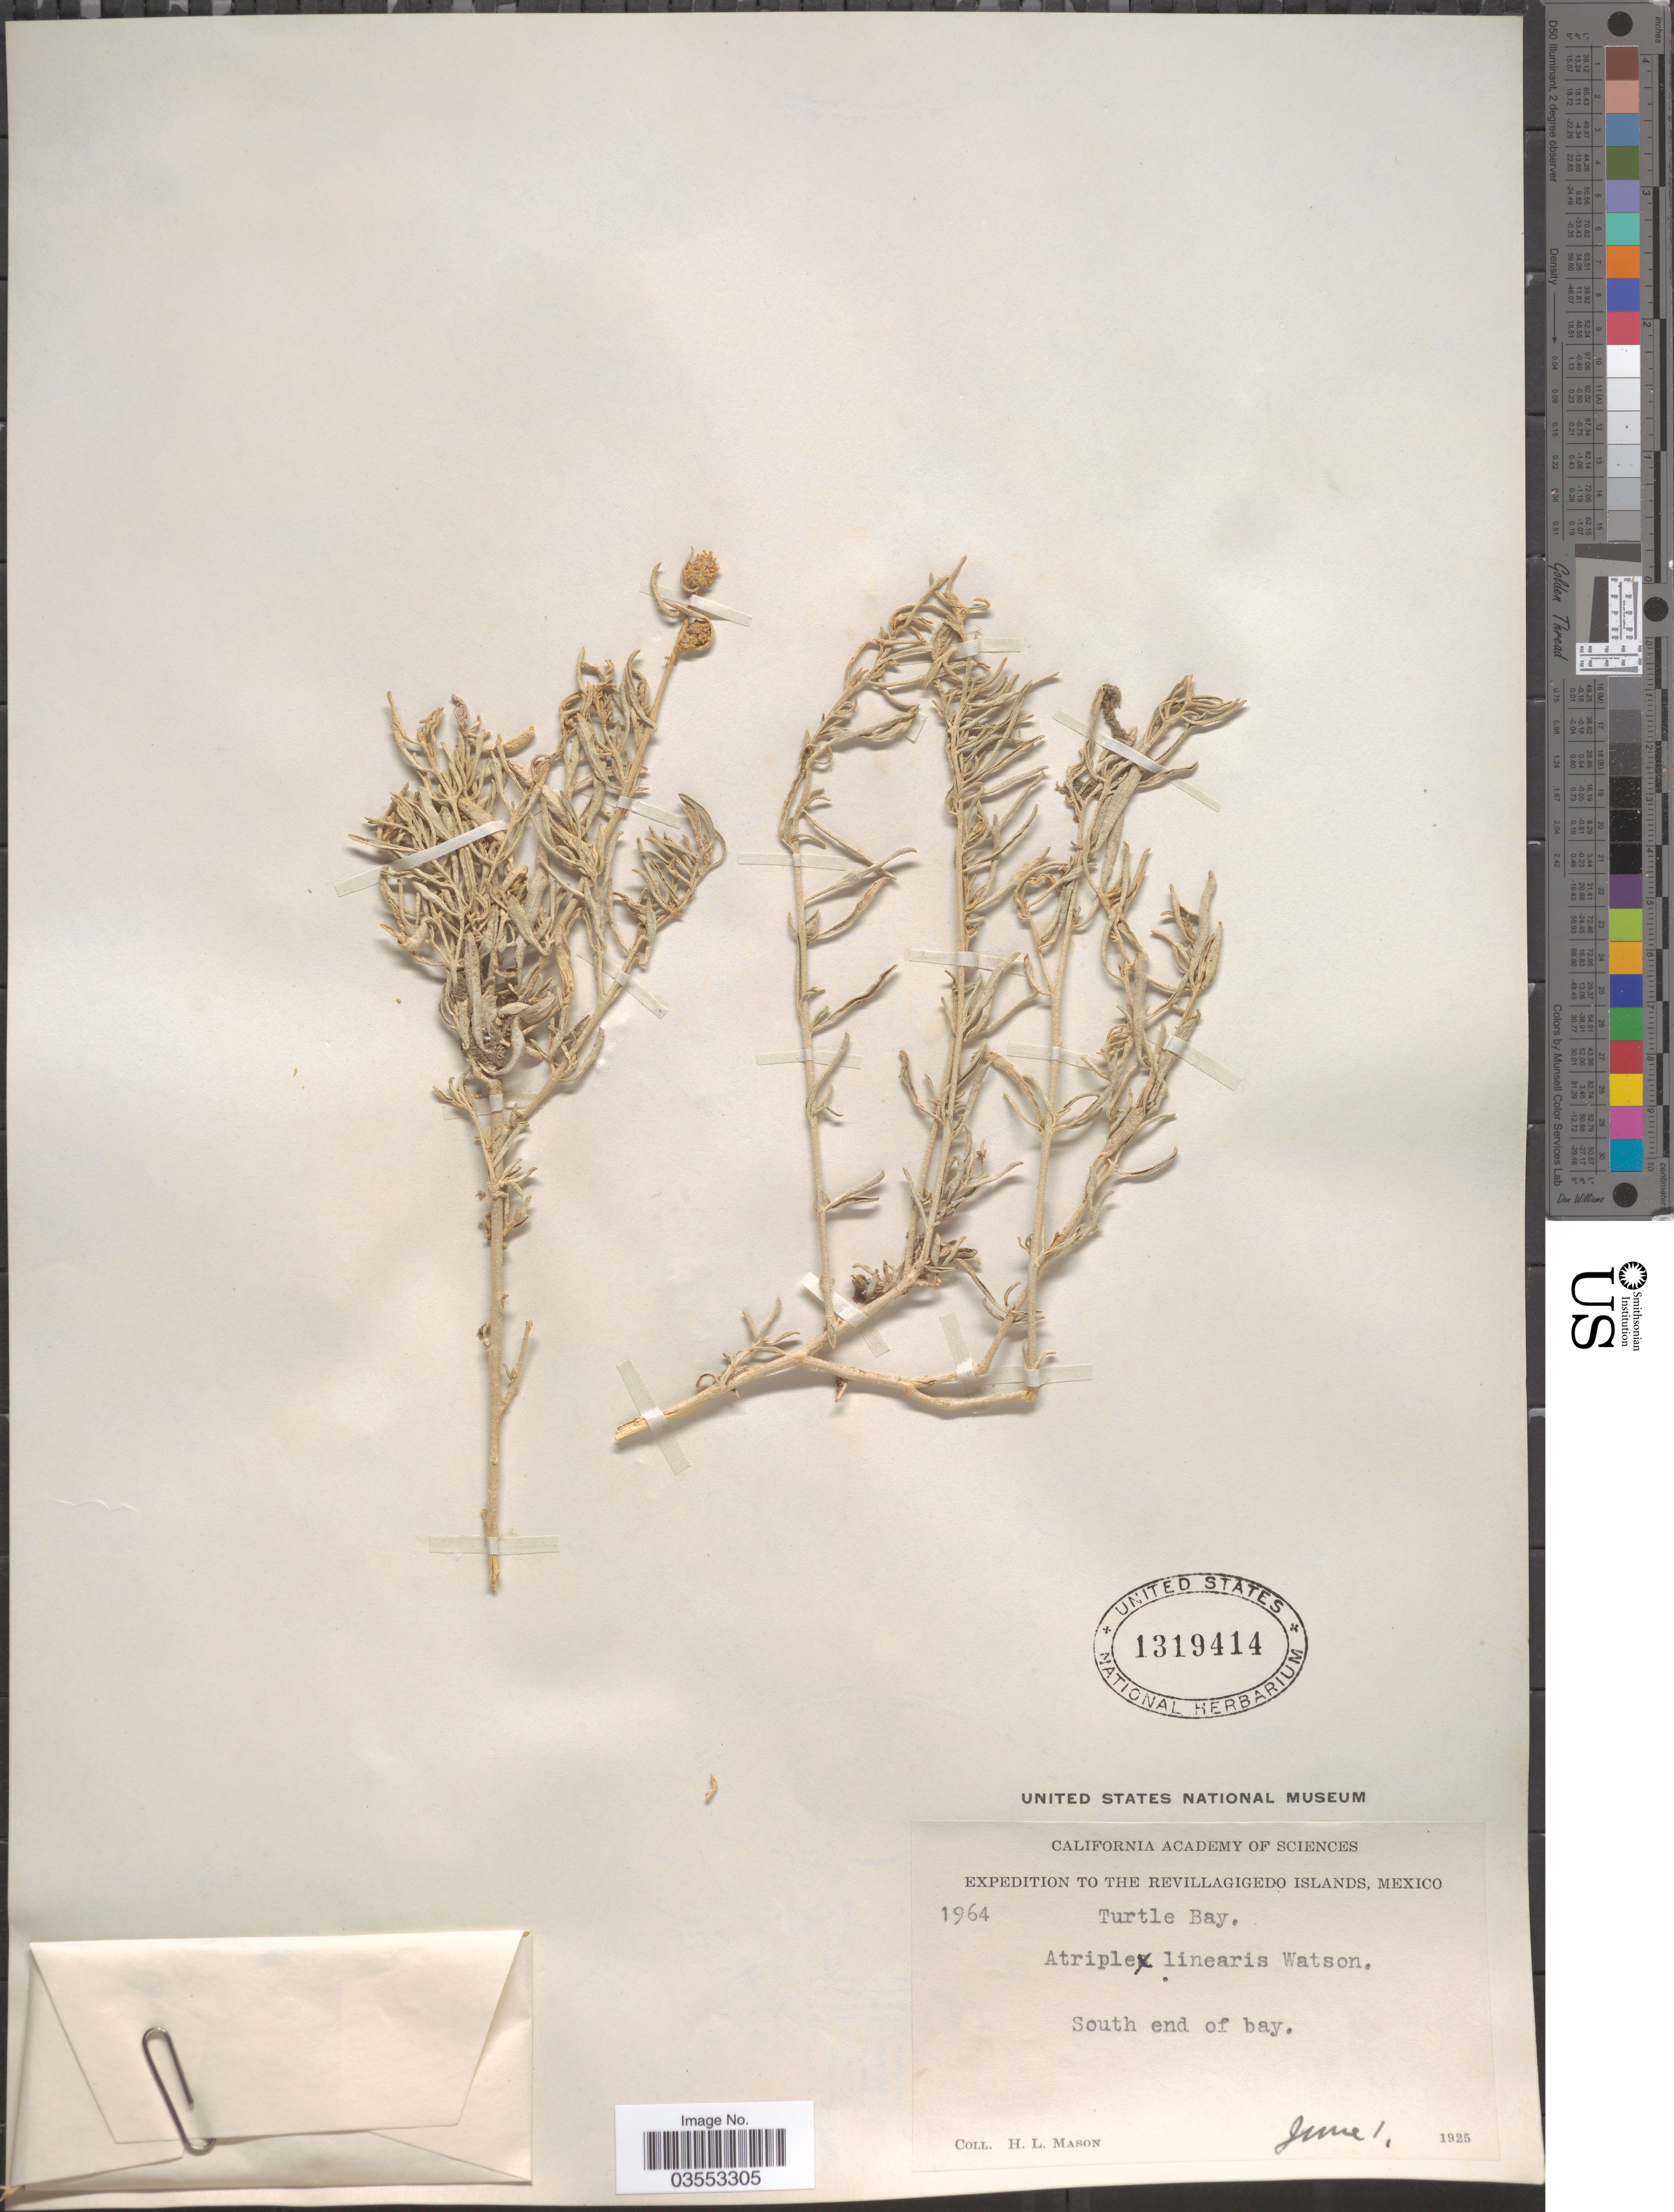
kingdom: Plantae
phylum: Tracheophyta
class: Magnoliopsida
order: Caryophyllales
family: Amaranthaceae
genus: Atriplex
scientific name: Atriplex linearis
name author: S. Watson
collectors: H. L. Mason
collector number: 1964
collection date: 1925-06-01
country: Mexico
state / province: Colima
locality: The Revillagigedo Islands. Turtle Bay. South end of bay.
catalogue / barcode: US 1319414